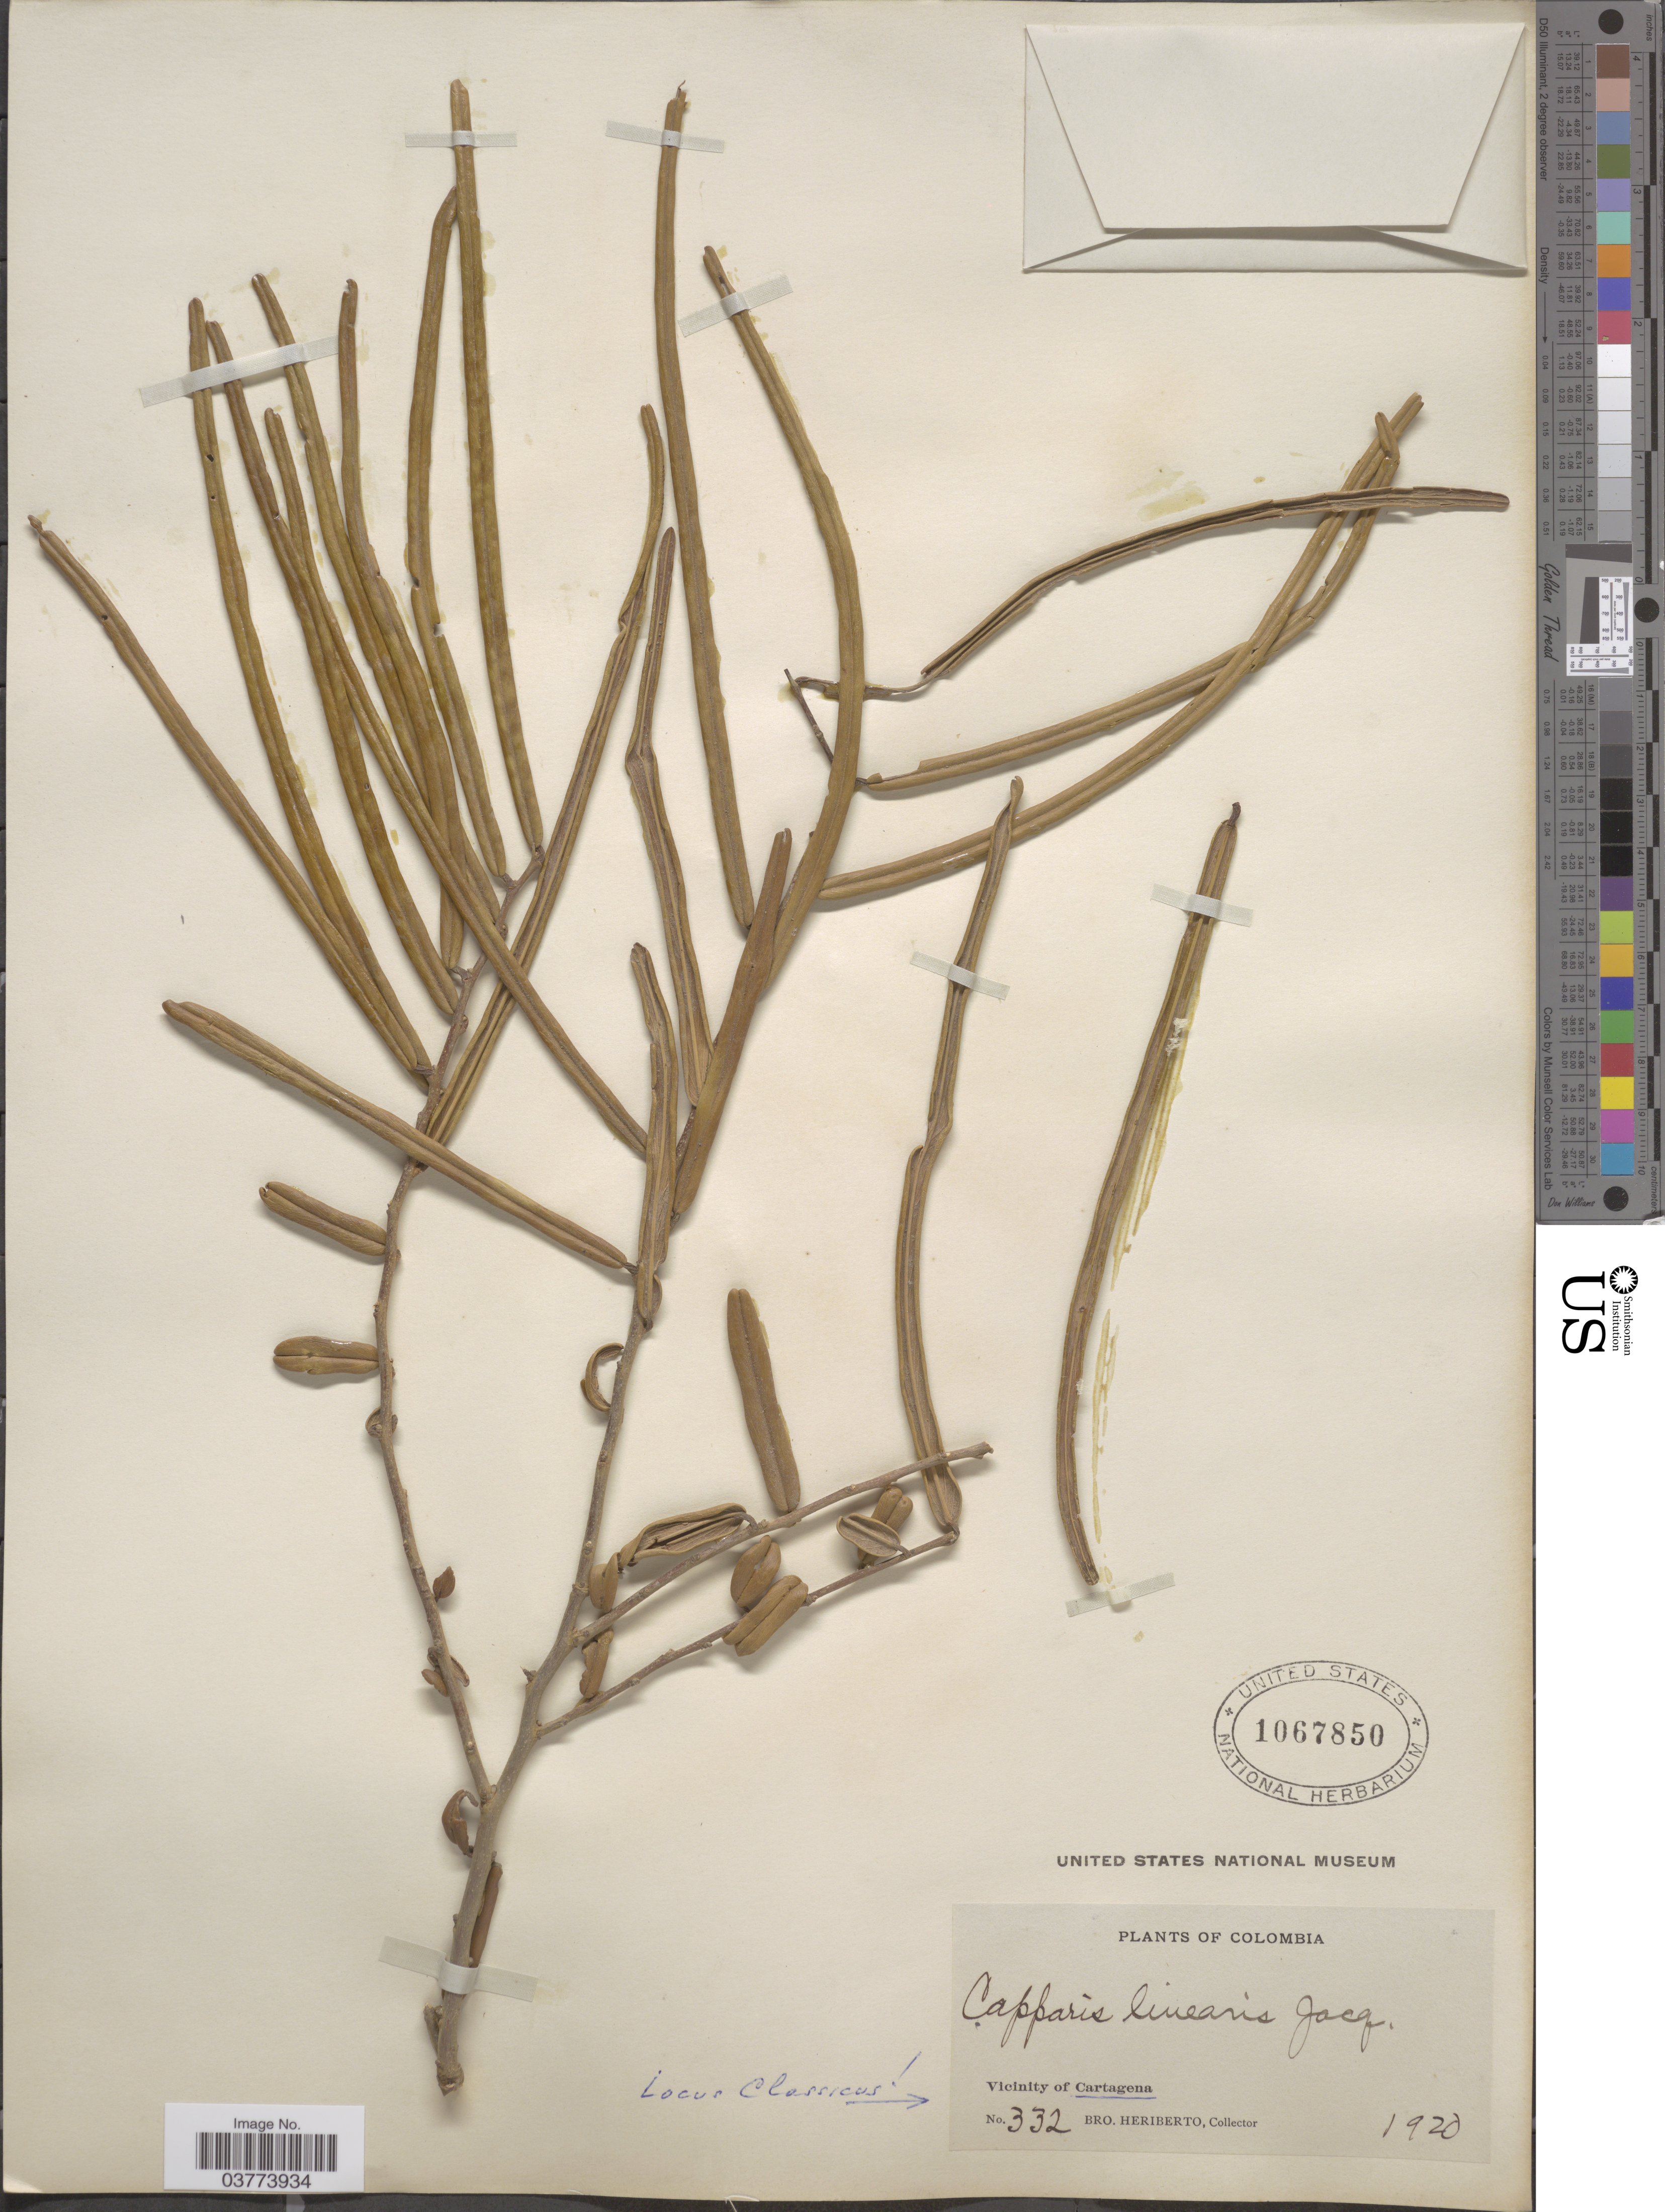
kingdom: Plantae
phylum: Tracheophyta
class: Magnoliopsida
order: Brassicales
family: Capparaceae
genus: Cynophalla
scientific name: Cynophalla linearis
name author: (Jacq.) J. Presl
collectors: B. Heriberto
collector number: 332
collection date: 1920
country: Colombia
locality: Vicinity of Cartagena.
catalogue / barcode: US 1067850